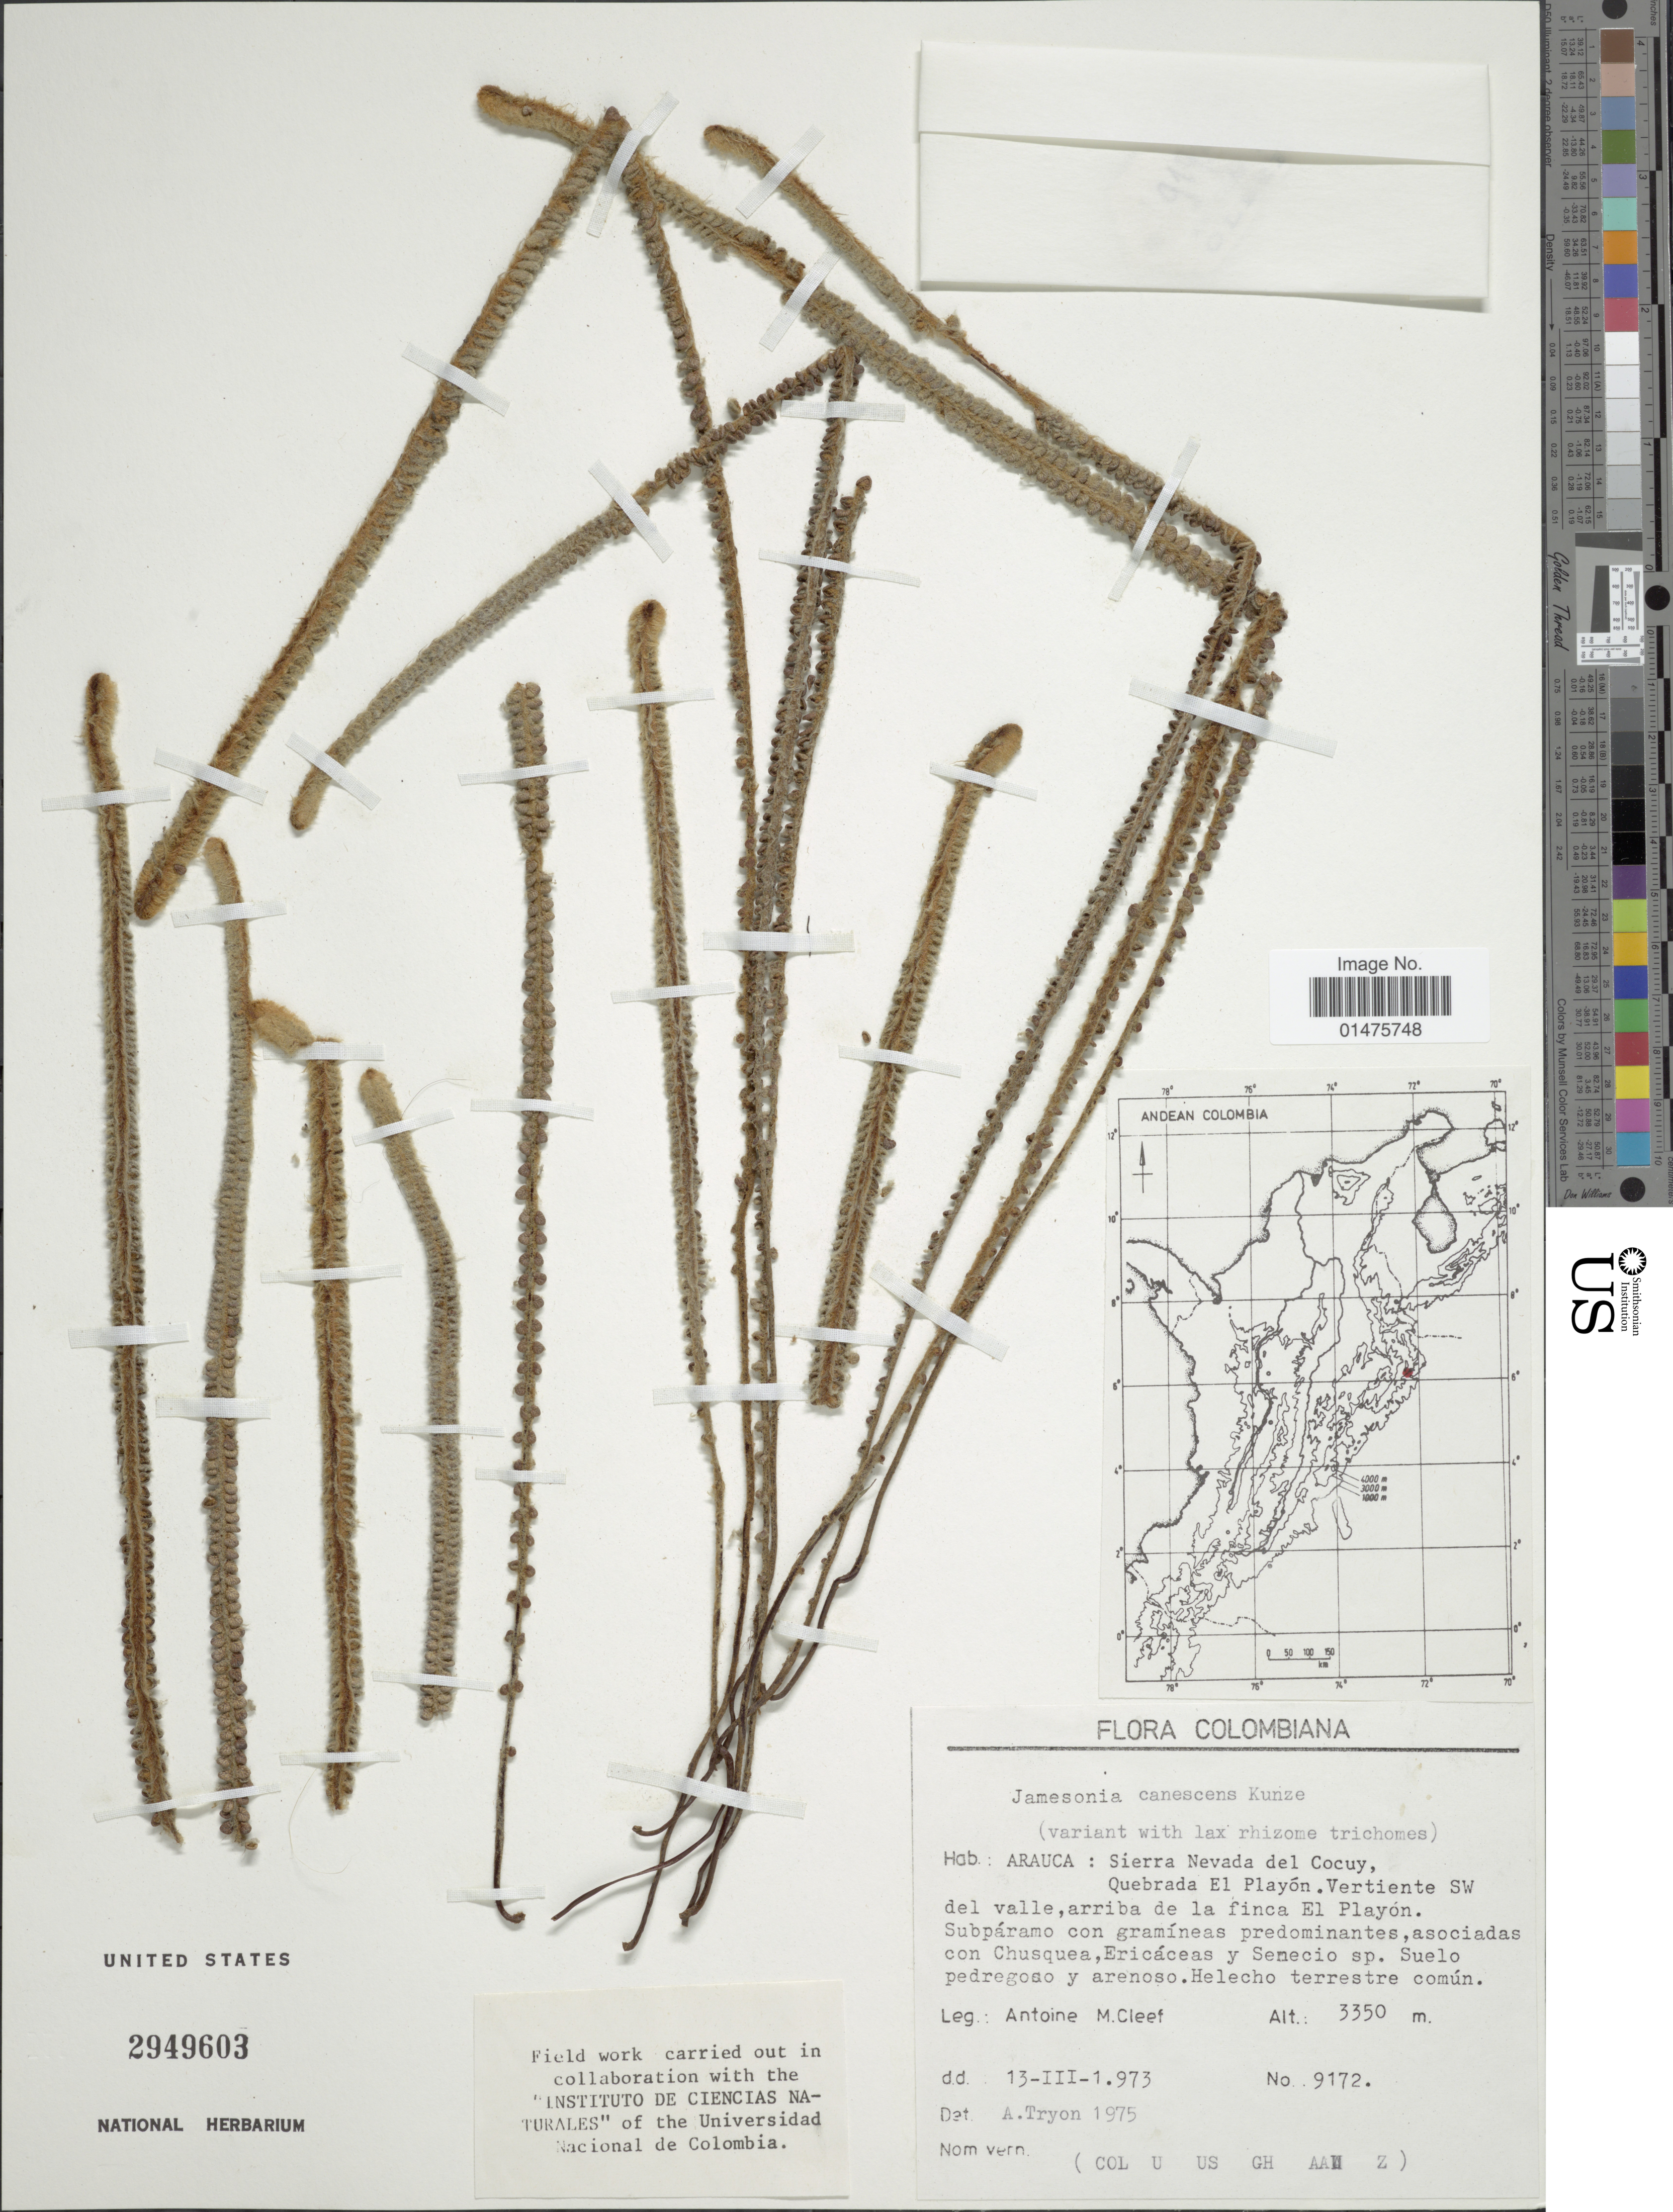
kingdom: Plantae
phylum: Tracheophyta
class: Polypodiopsida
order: Polypodiales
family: Pteridaceae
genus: Jamesonia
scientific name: Jamesonia canescens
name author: Kunze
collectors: A. M. Cleef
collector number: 9172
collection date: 1973-03-13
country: Colombia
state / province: Arauca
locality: Sierra Nevada del Cocuy, Cabeceras de la Quebrada El Playón, Vertiente SW del valle, arriba de la finca EL Palyon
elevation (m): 3350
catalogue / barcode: US 2949603